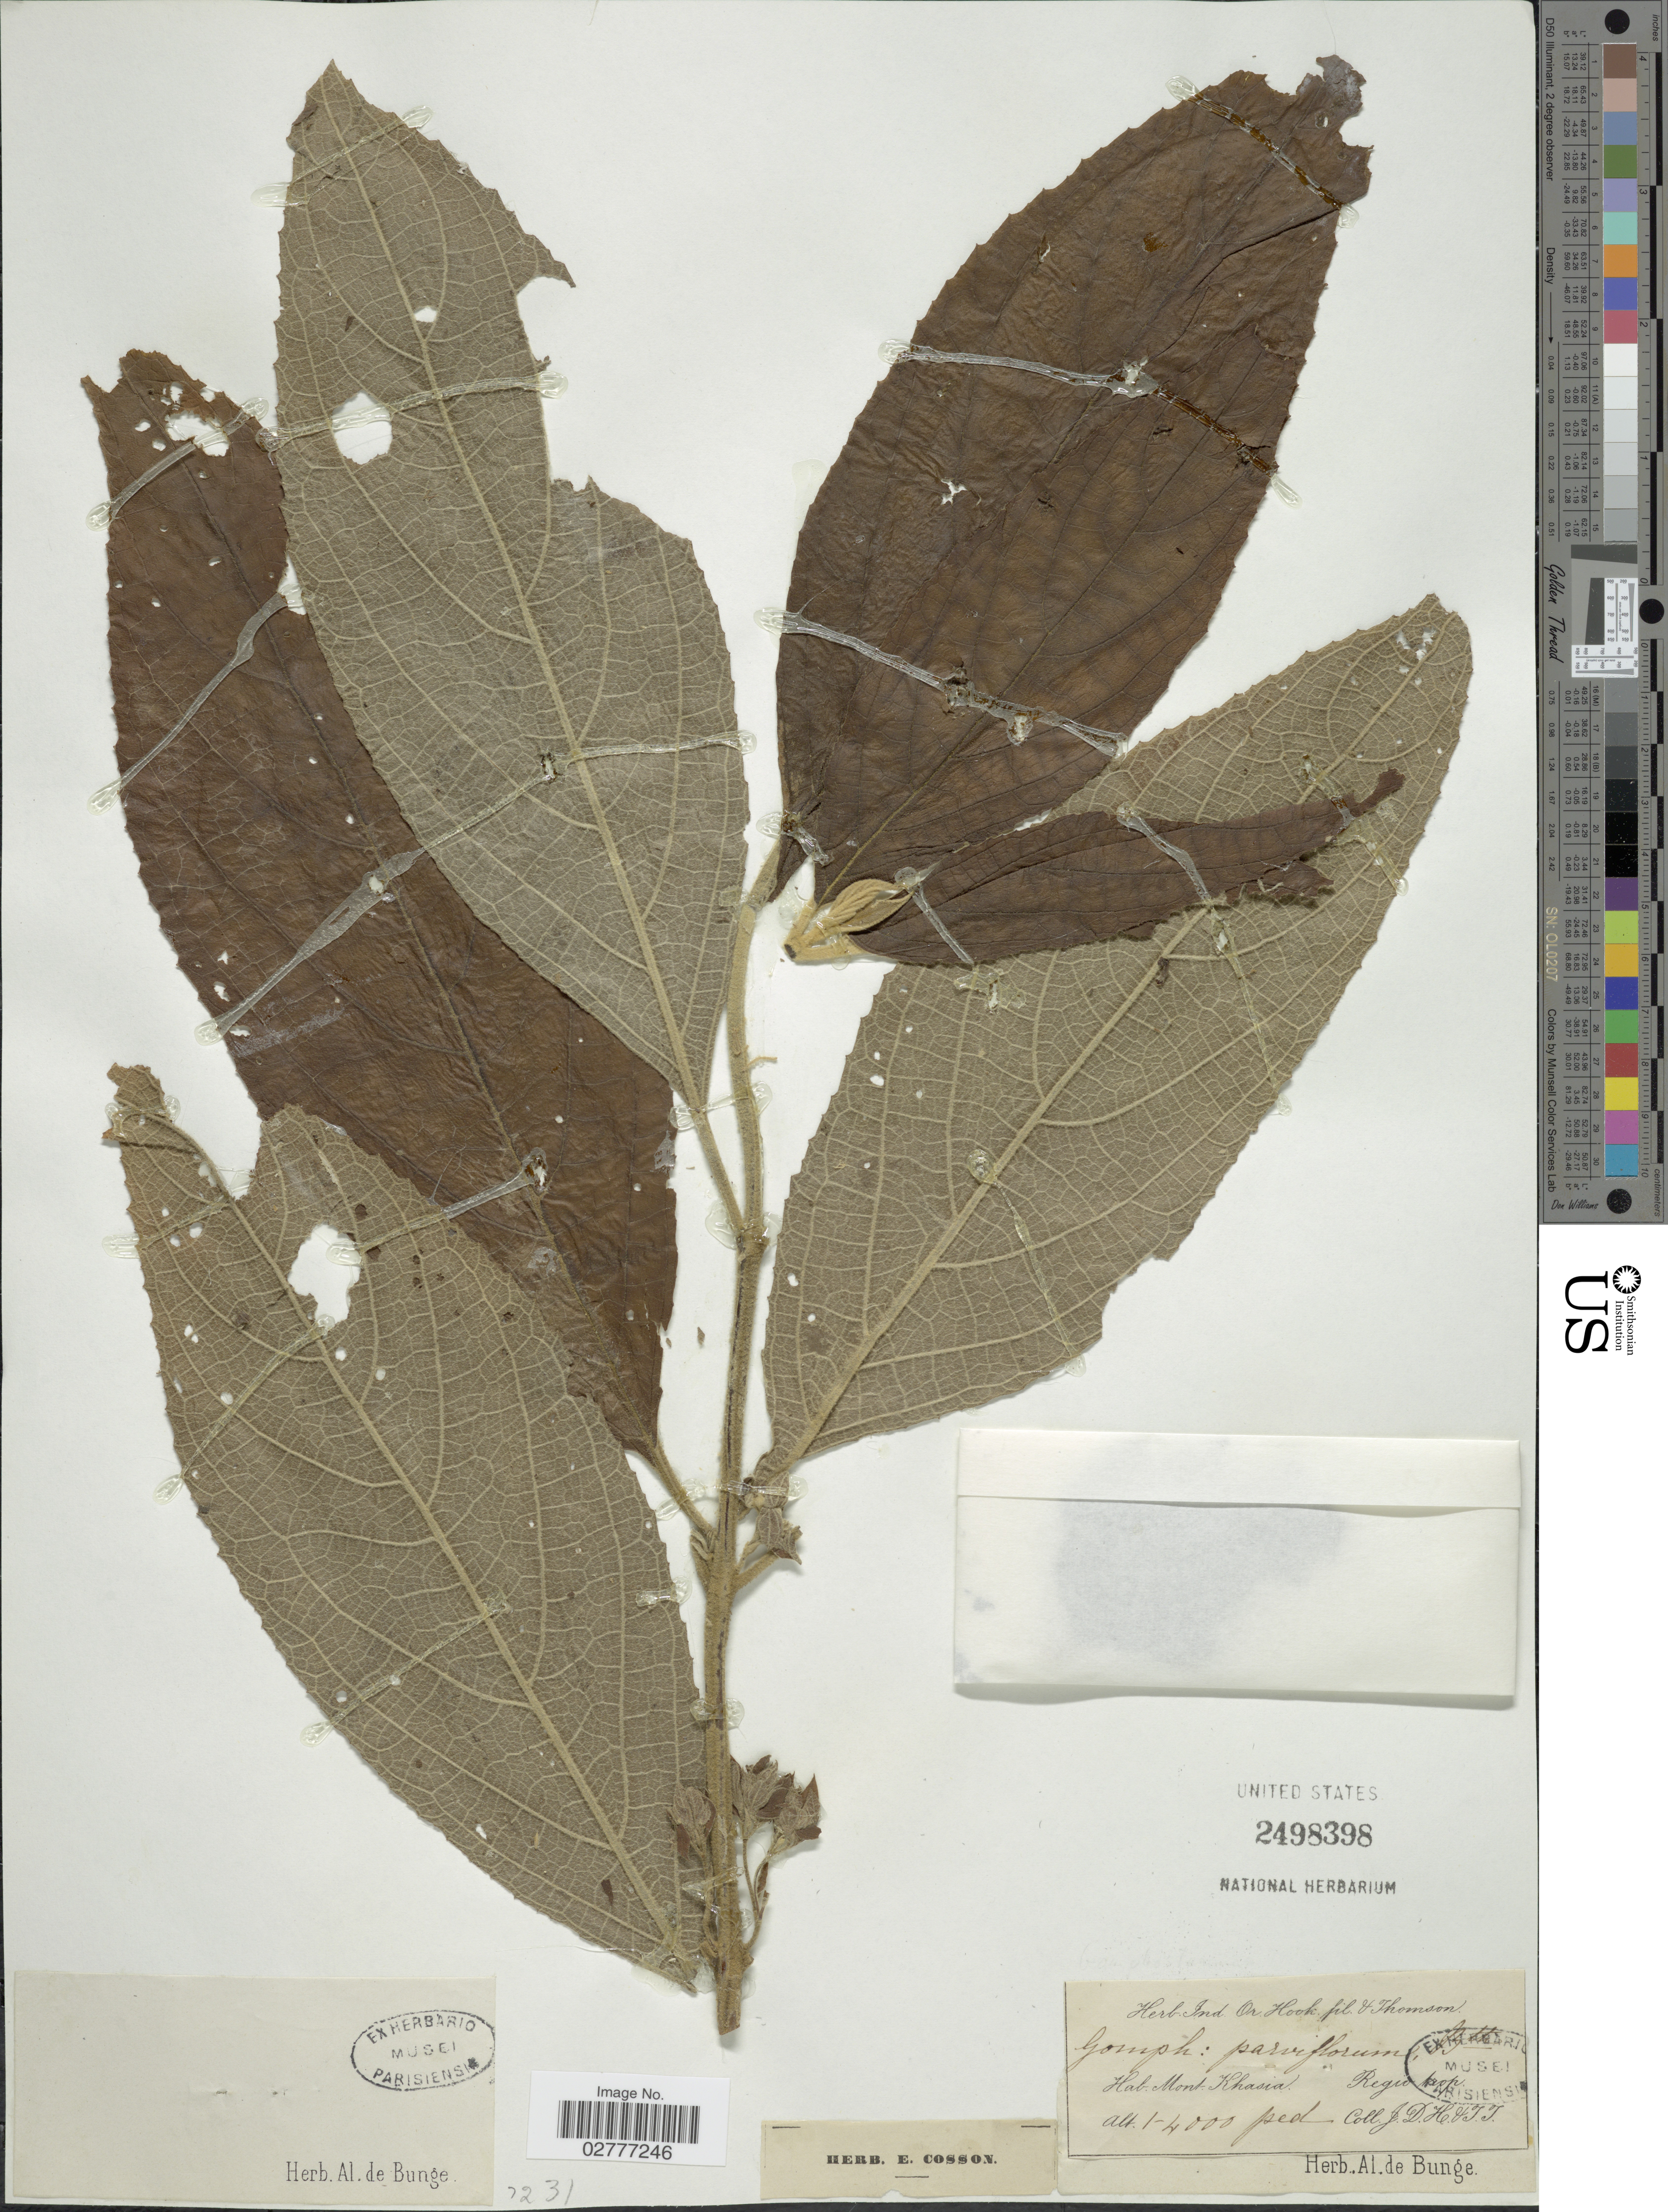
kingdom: Plantae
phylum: Tracheophyta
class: Magnoliopsida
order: Lamiales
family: Lamiaceae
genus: Gomphostemma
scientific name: Gomphostemma parviflorum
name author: Wall. ex Benth.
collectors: J. D. Hooker & T. Thomson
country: India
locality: Mont. Khasia. Regio prop.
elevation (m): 305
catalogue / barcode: US 2498398